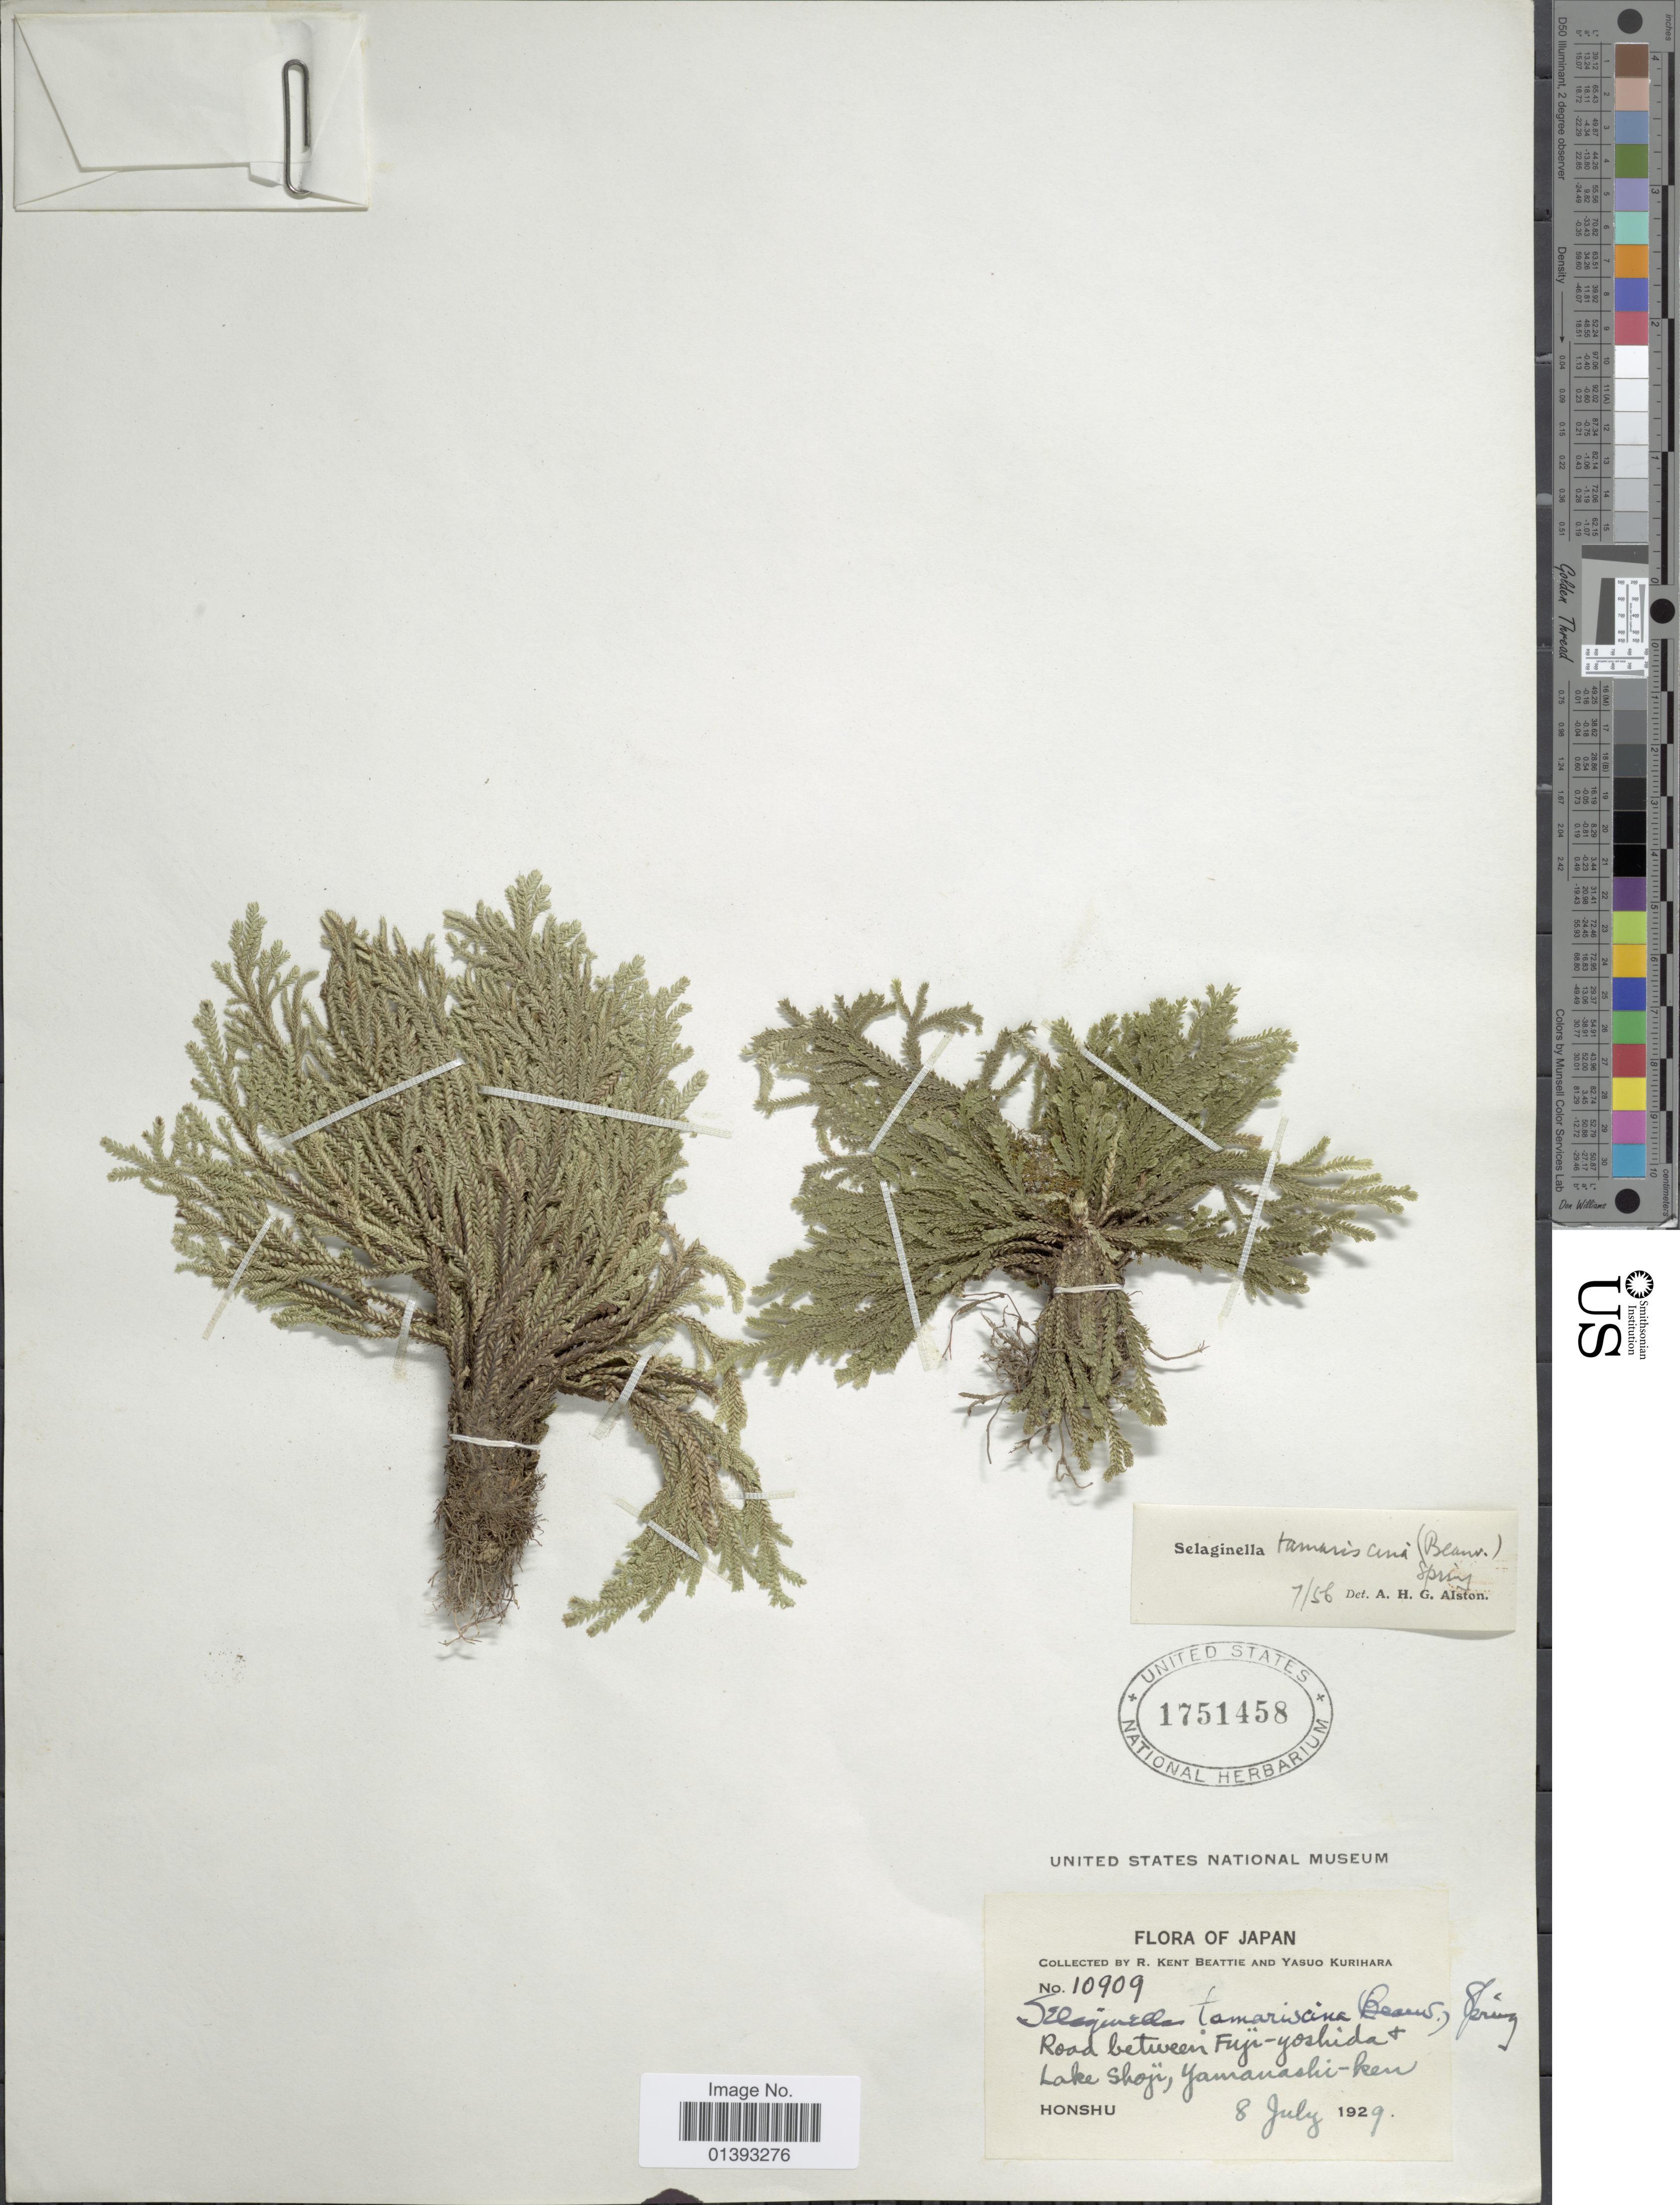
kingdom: Plantae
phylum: Tracheophyta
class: Lycopodiopsida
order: Selaginellales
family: Selaginellaceae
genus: Selaginella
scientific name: Selaginella tamariscina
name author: (P. Beauv.) Spring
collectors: R. K. Beattie & Y. Kurihara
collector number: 10909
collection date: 1929-07-08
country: Japan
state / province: Yamanasi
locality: Road between Fuji-yoshida + Lake Shoji, Yamanashi-ken. Honshu.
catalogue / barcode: US 1751458